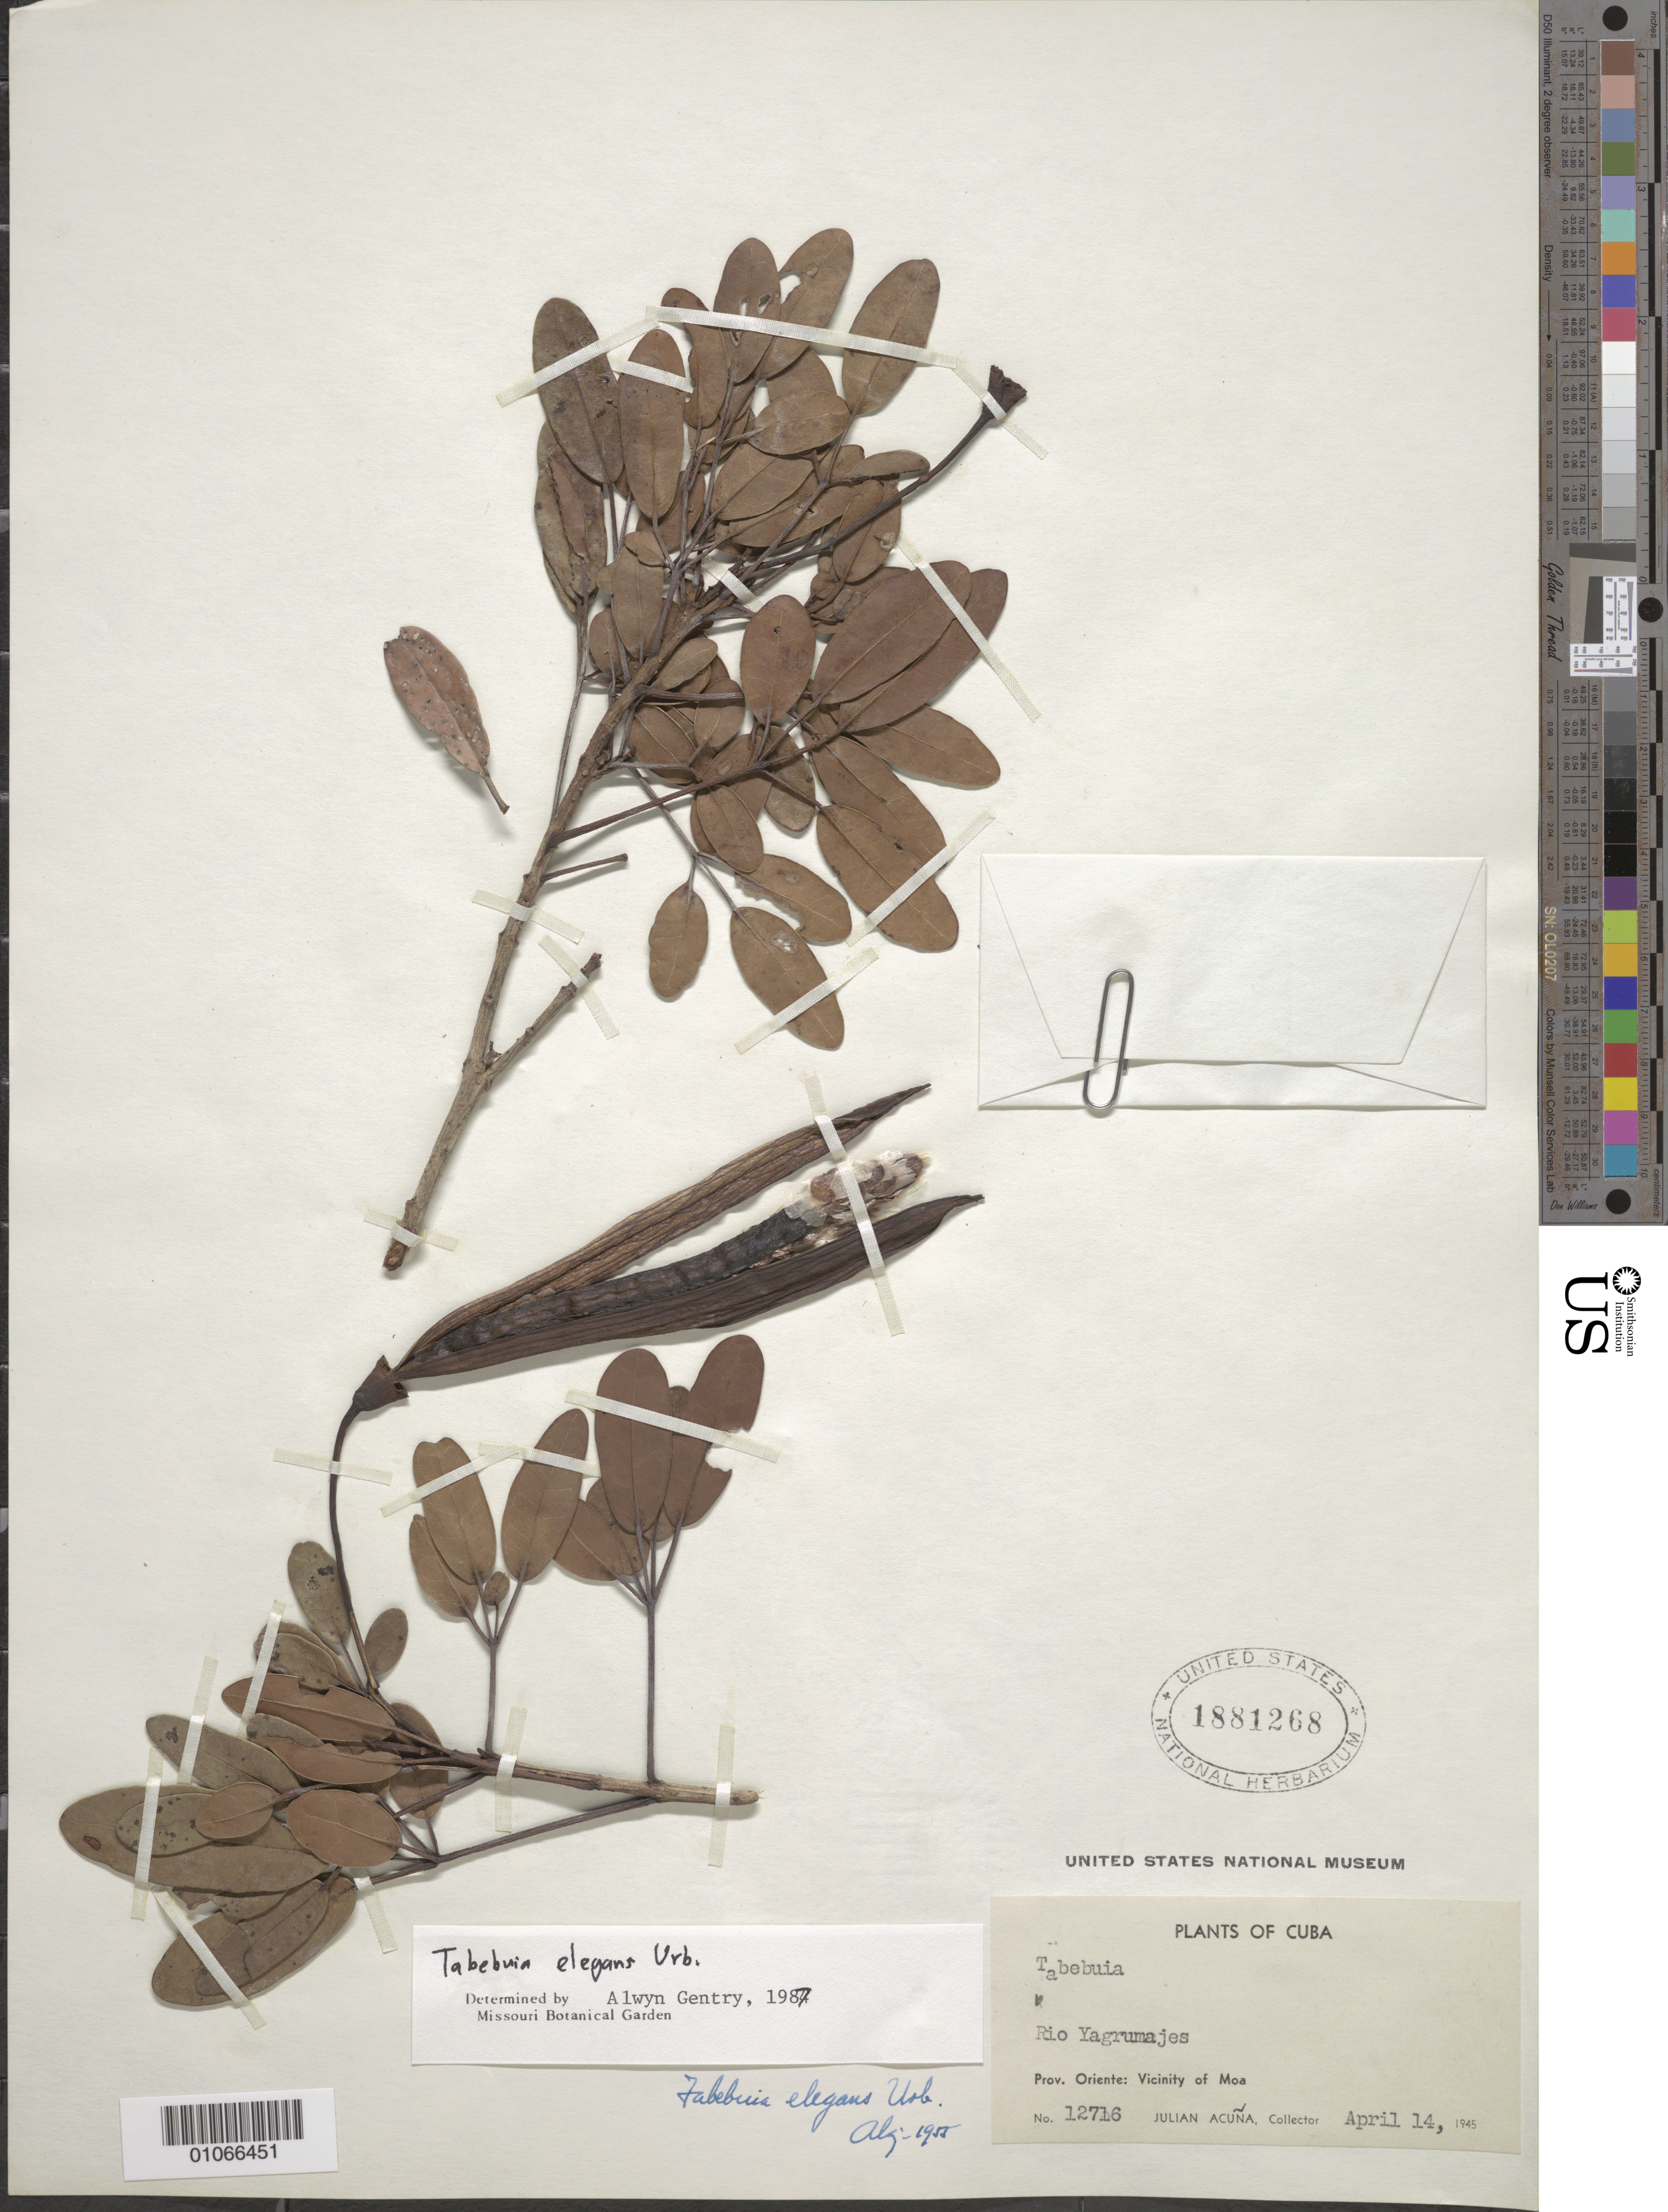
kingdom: Plantae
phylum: Tracheophyta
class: Magnoliopsida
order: Lamiales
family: Bignoniaceae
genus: Tabebuia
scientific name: Tabebuia elegans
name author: Urb.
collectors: J. Acuña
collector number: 12716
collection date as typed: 14 Apr 1945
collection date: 1945-04-14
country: Cuba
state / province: Holguín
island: Cuba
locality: Vicinity of Moa [Oriente] Rio Yagrumajes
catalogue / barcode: US 1881268